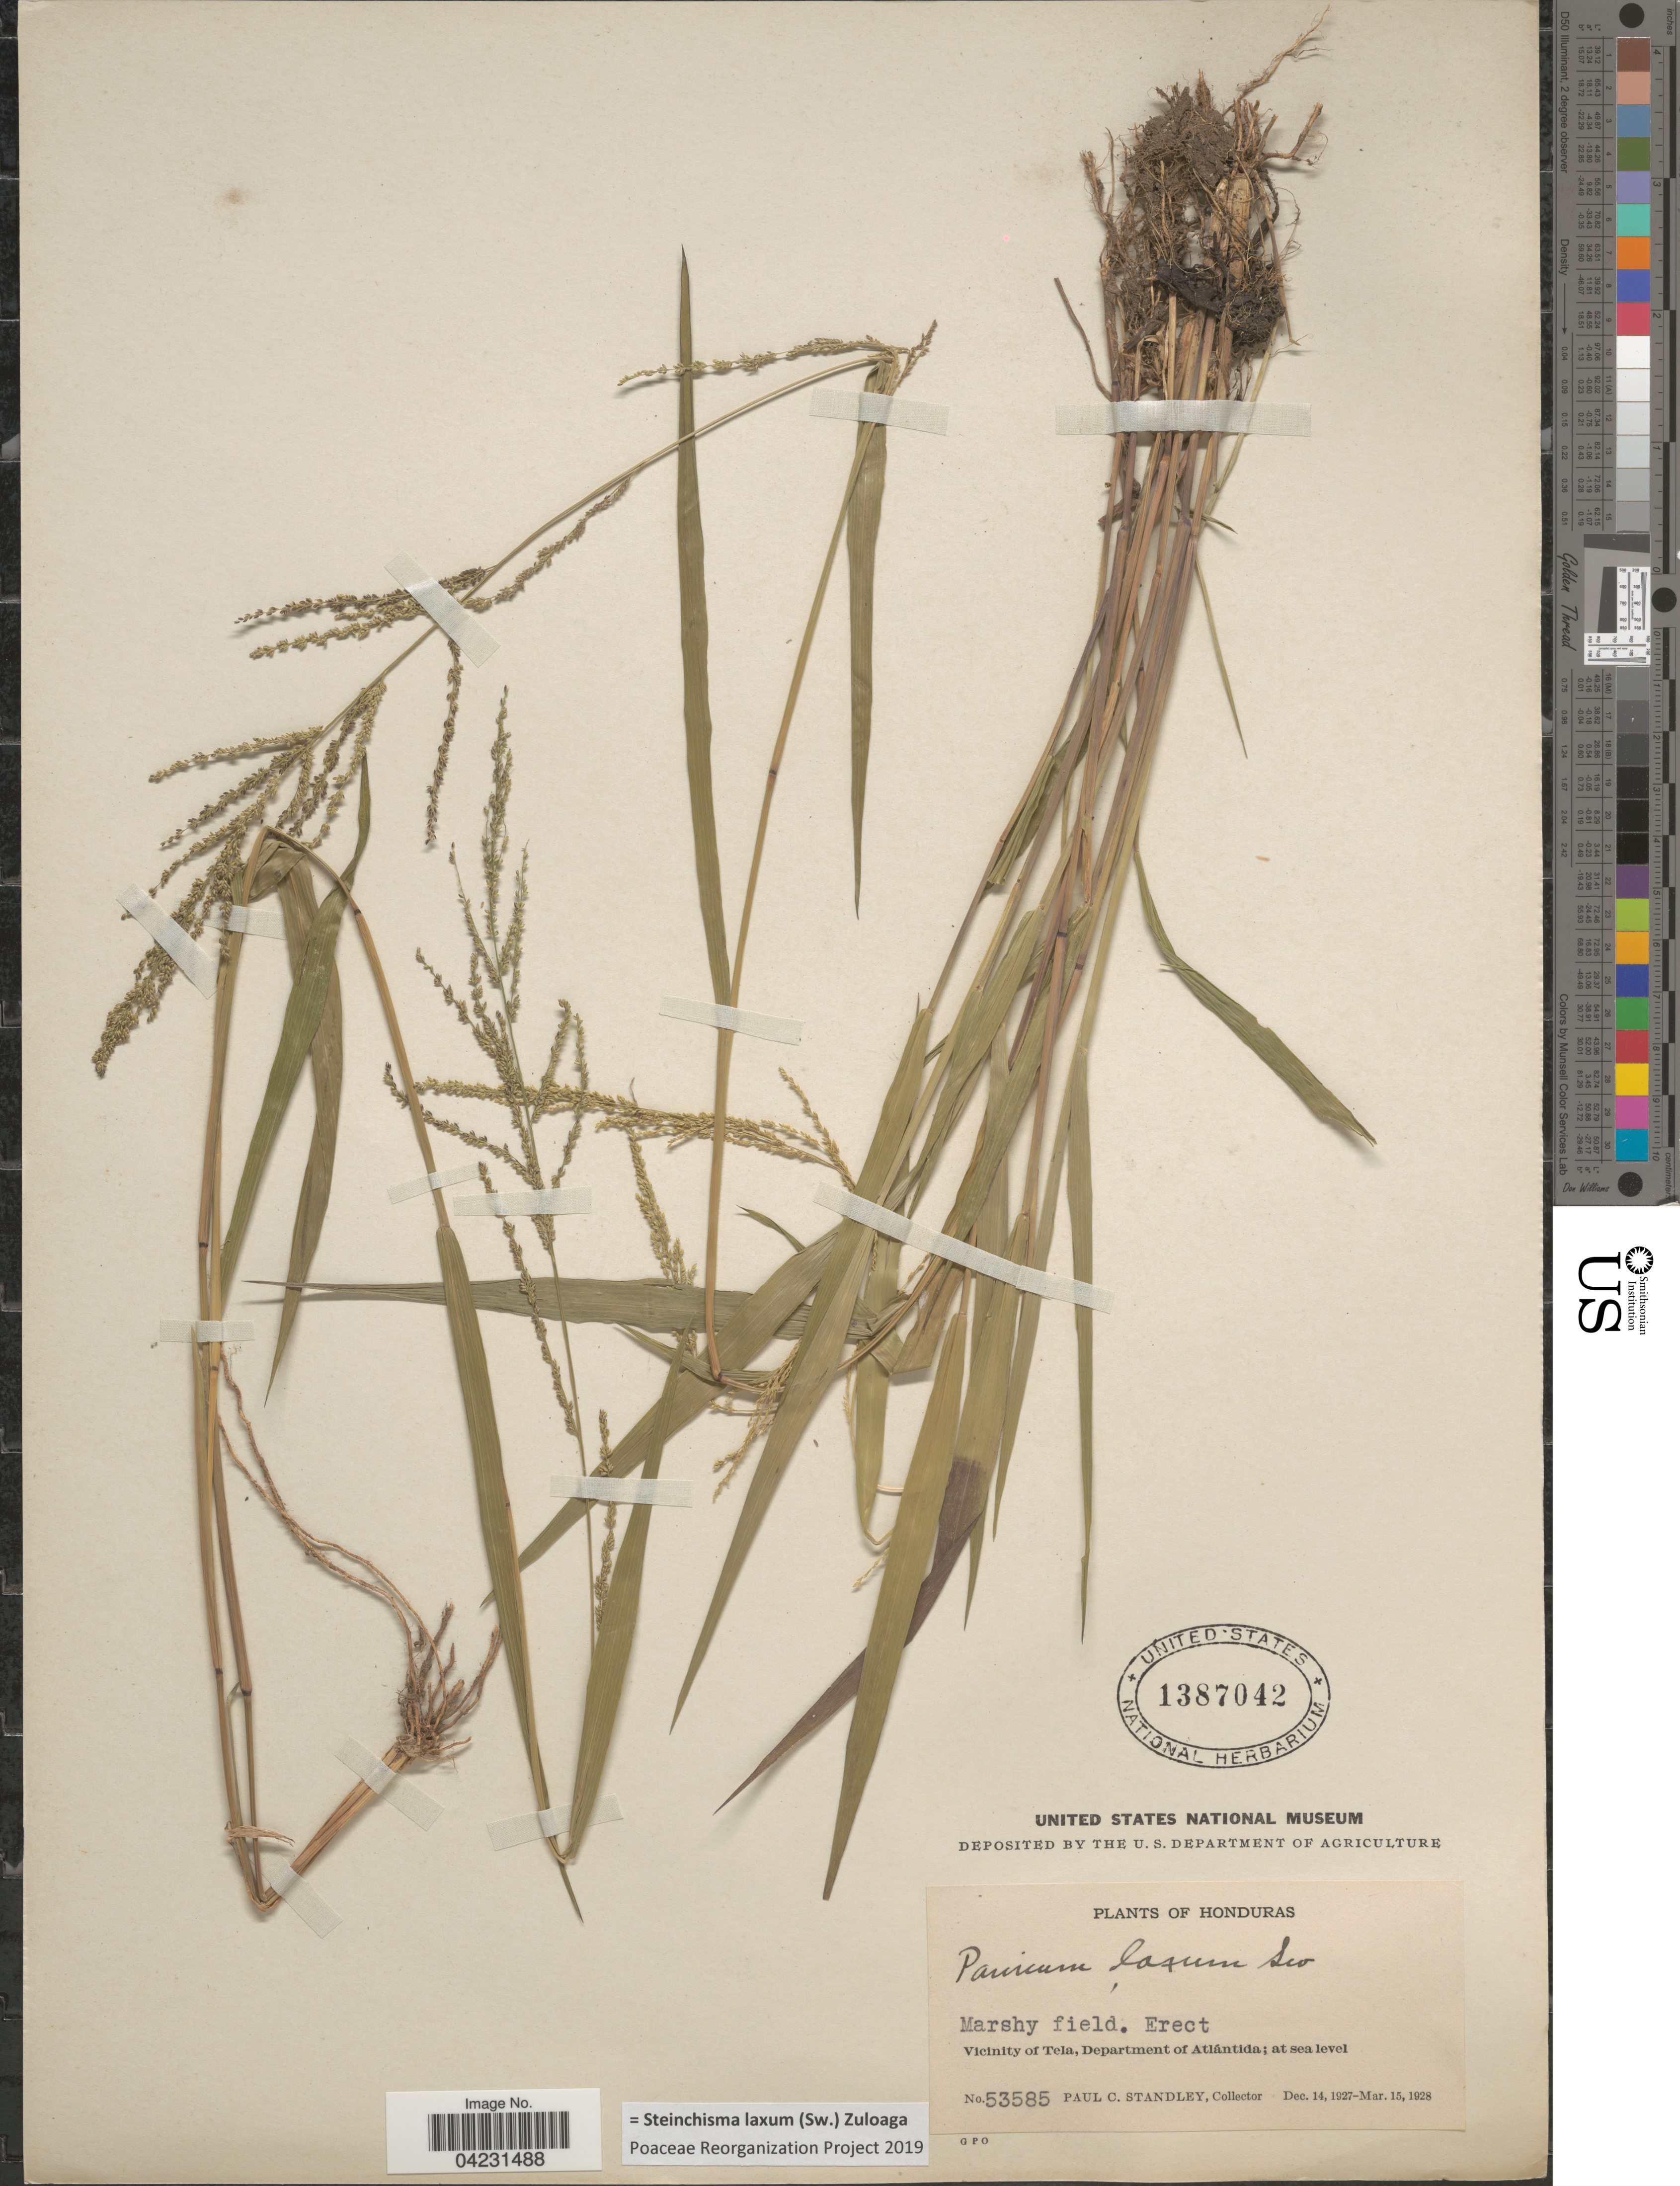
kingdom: Plantae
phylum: Tracheophyta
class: Liliopsida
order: Poales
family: Poaceae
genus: Steinchisma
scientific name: Steinchisma laxum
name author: (Sw.) Zuloaga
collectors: P. C. Standley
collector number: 53585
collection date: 1927-12-14/1928-03-15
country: Honduras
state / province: Atlantida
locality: Vicinity of Tela, Department of Atlántida.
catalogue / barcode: US 1387042